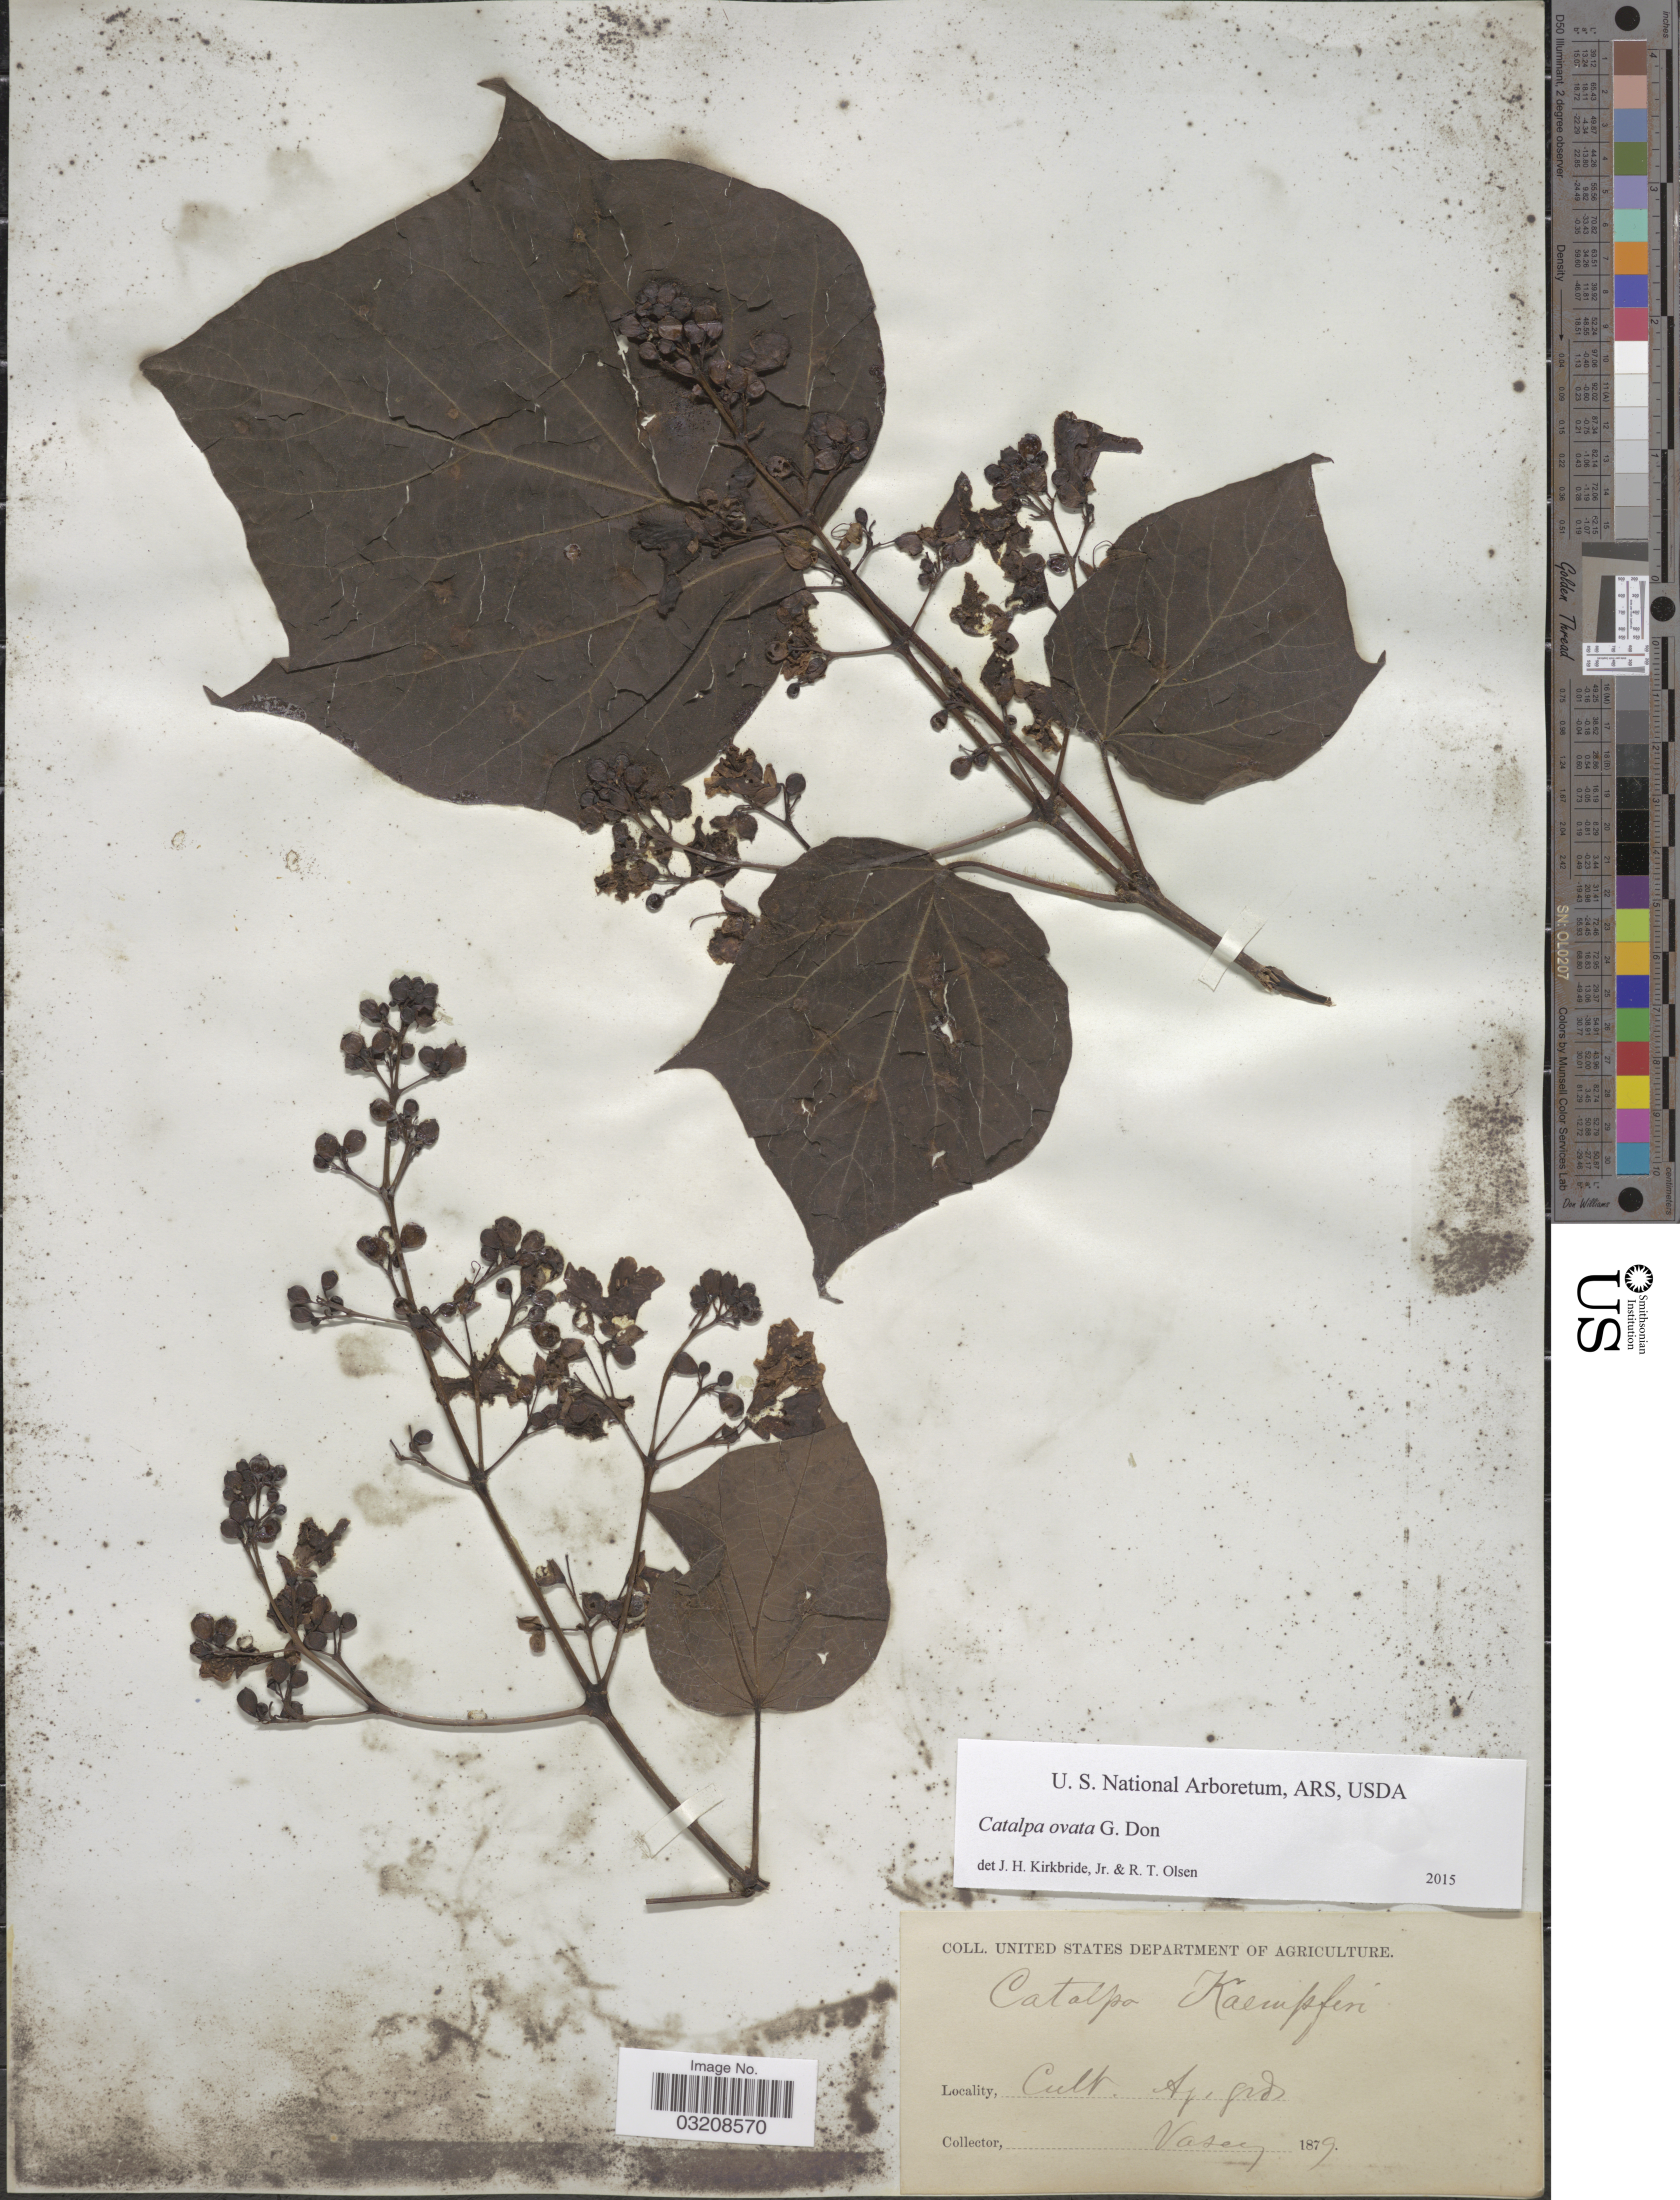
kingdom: Plantae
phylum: Tracheophyta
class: Magnoliopsida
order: Lamiales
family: Bignoniaceae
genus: Catalpa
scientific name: Catalpa ovata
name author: G. Don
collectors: Vasey, --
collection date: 1879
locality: Ag. grds.